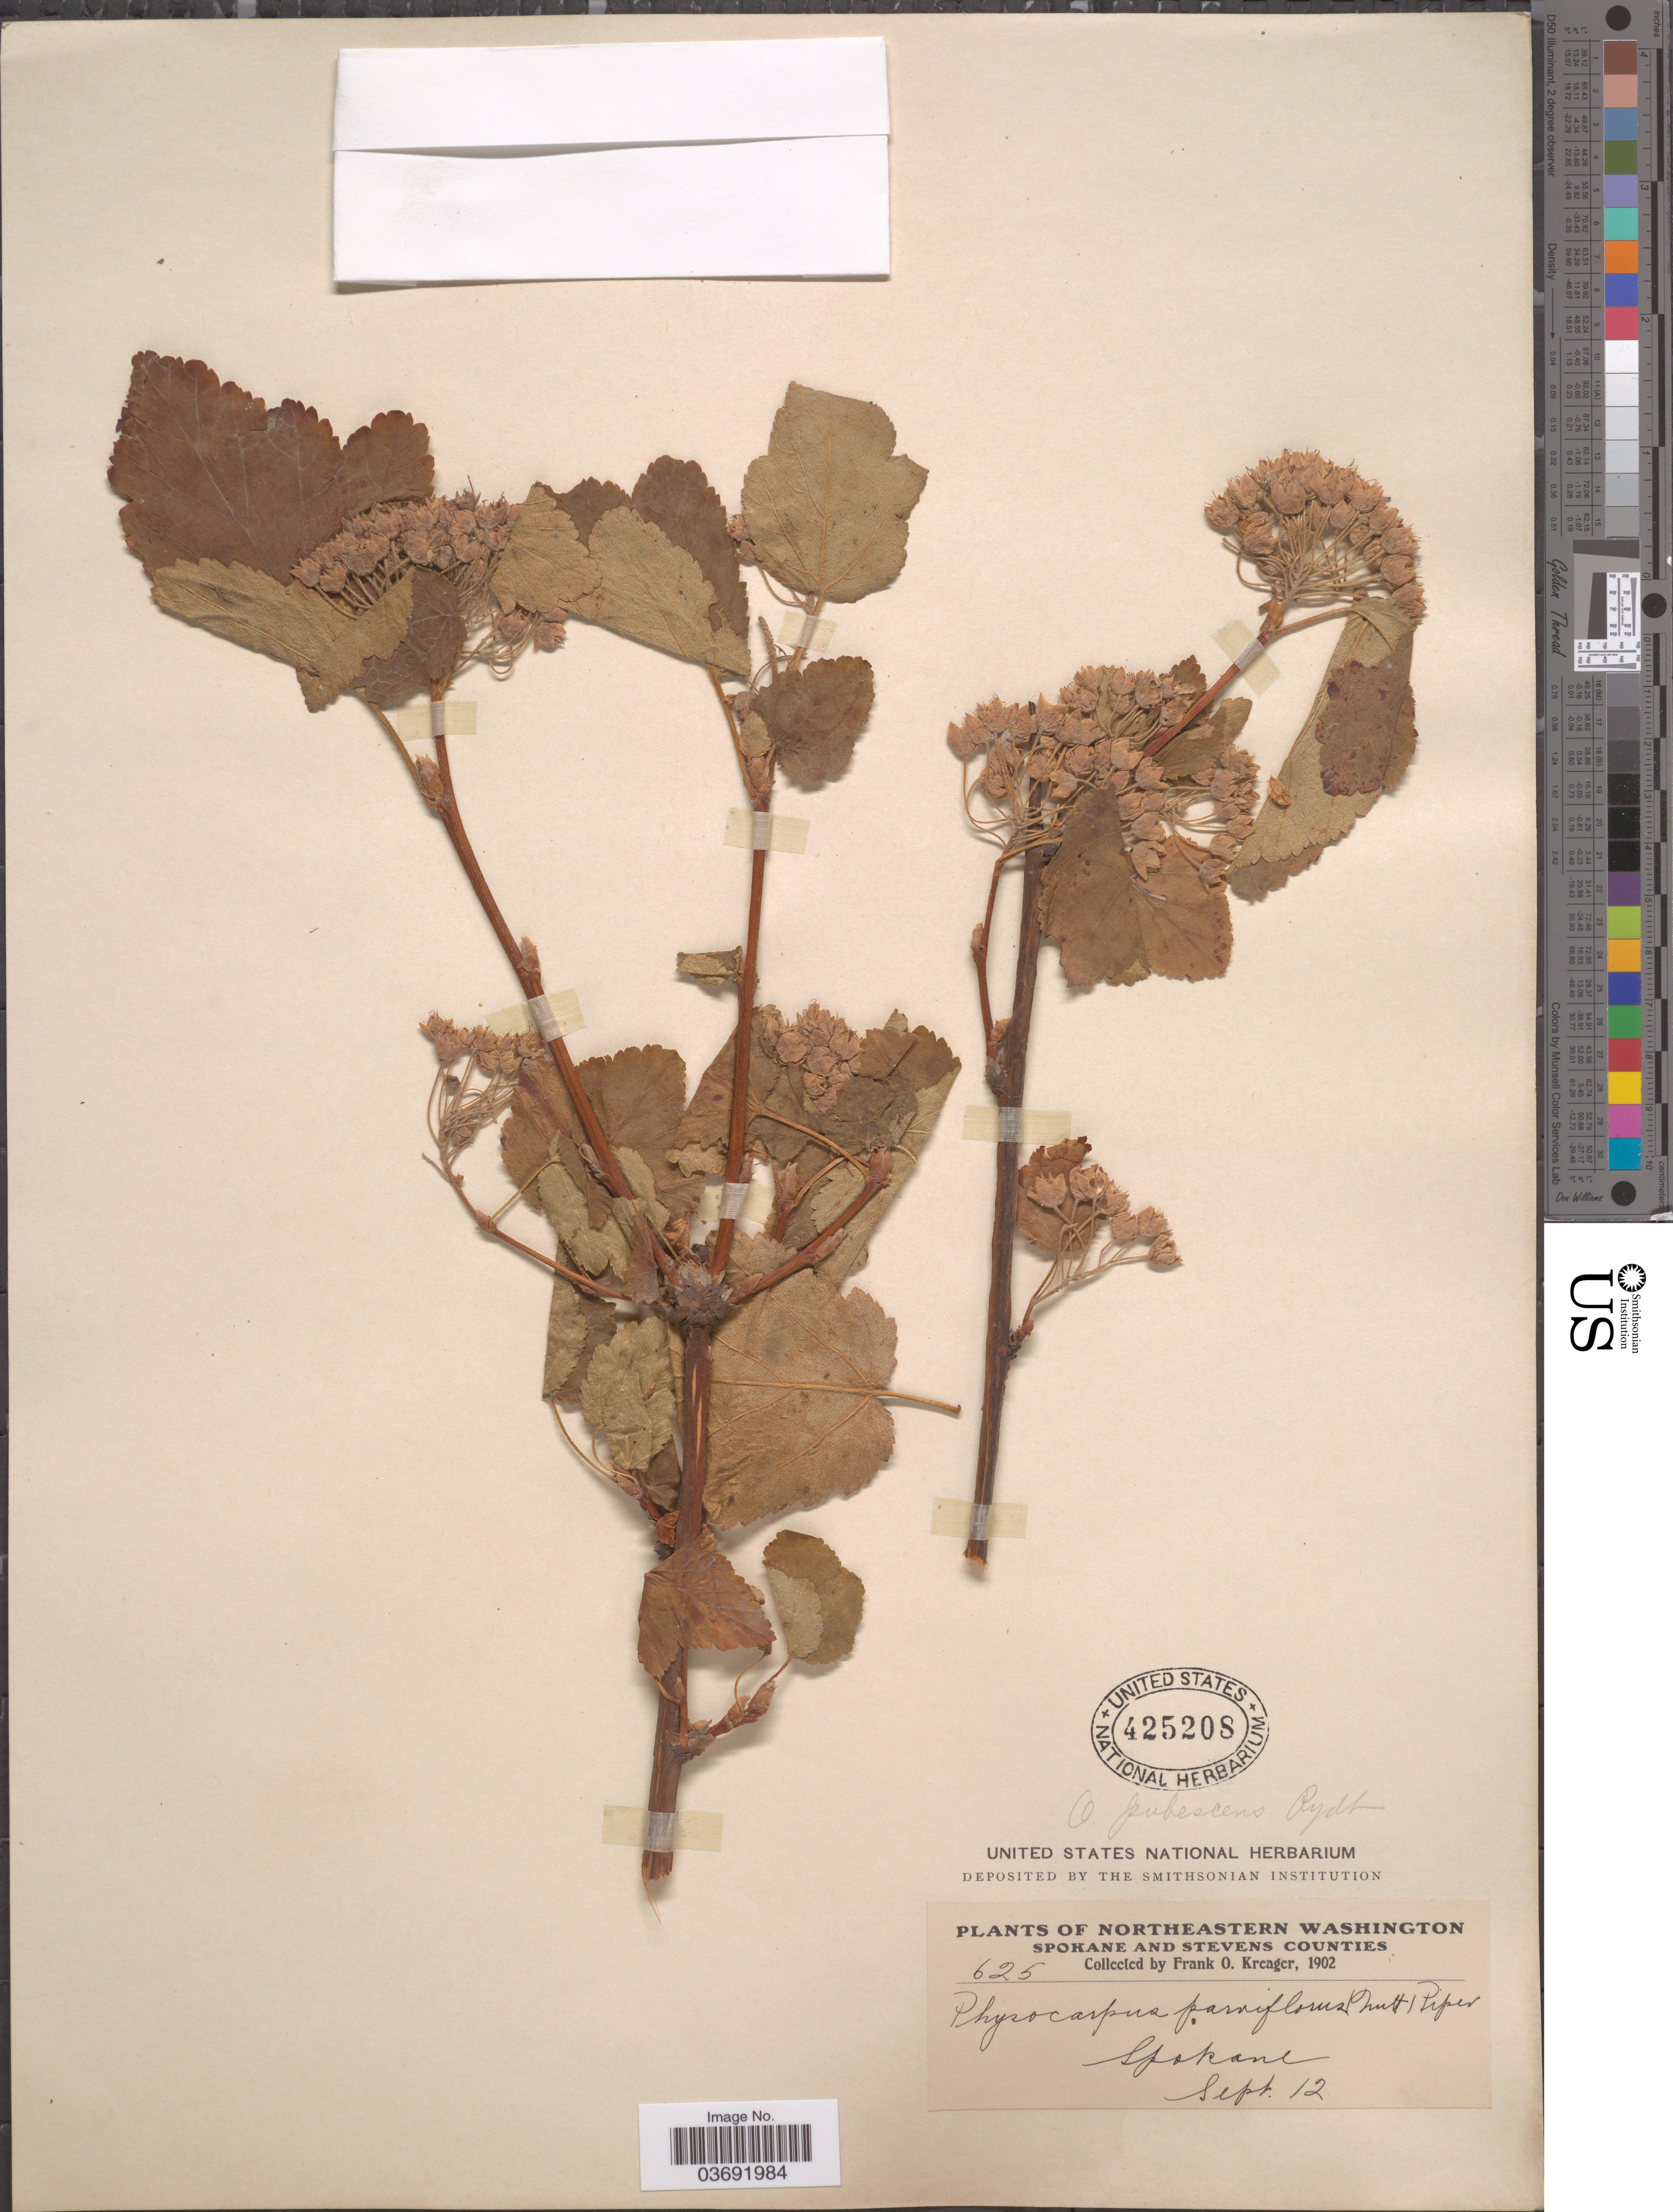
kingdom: Plantae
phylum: Tracheophyta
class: Magnoliopsida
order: Rosales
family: Rosaceae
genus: Physocarpus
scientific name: Physocarpus malvaceus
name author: (Greene) Kuntze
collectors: F. Kreager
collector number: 625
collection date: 1902-09-12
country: United States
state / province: Washington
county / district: Spokane / Stevens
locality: Northeastern Washington Spokane and Stevens Counties. Spokane.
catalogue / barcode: US 425208